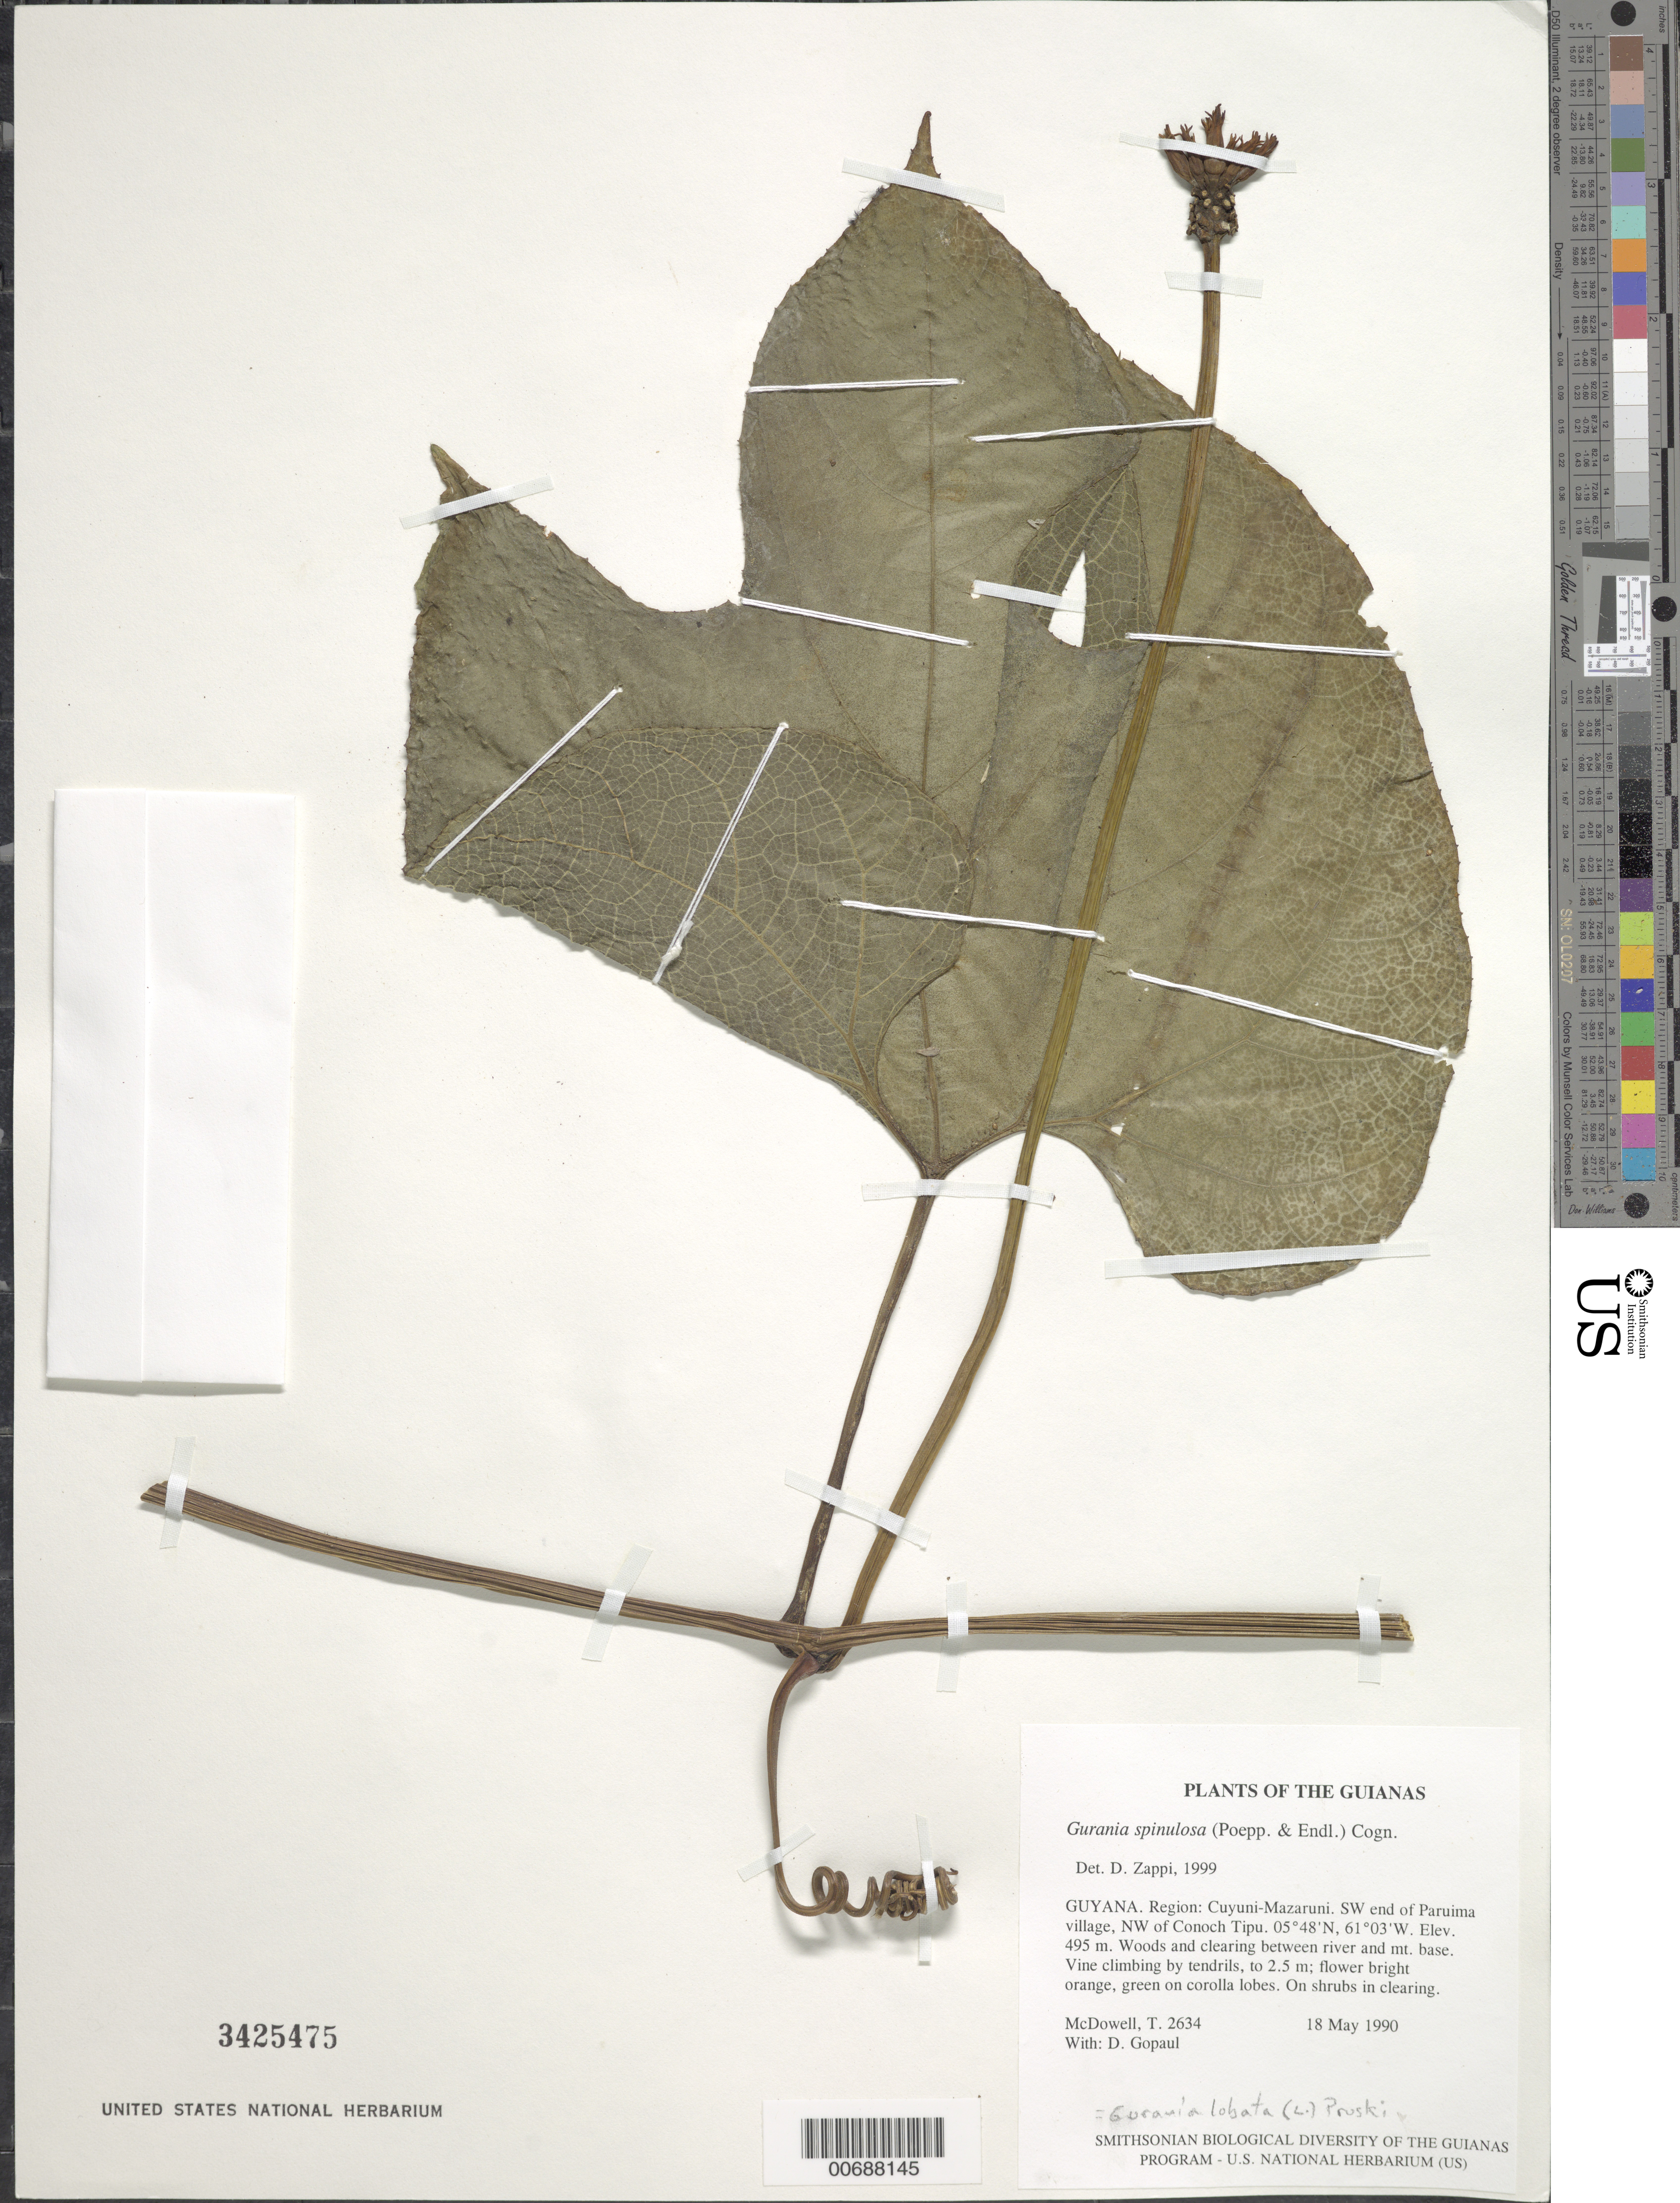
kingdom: Plantae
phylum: Tracheophyta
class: Magnoliopsida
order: Cucurbitales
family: Cucurbitaceae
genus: Gurania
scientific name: Gurania spinulosa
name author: (Poepp. & Endl.) Cogn.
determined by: Zappi, Daniela C.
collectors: T. McDowell & D. Gopaul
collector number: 2634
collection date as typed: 18 May 1990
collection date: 1990-05-18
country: Guyana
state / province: Cuyuni-Mazaruni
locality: SW end of Paruima village, NW of Conoch Tipu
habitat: Woods and clearing between river and mountain base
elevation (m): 495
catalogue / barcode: US 3425475